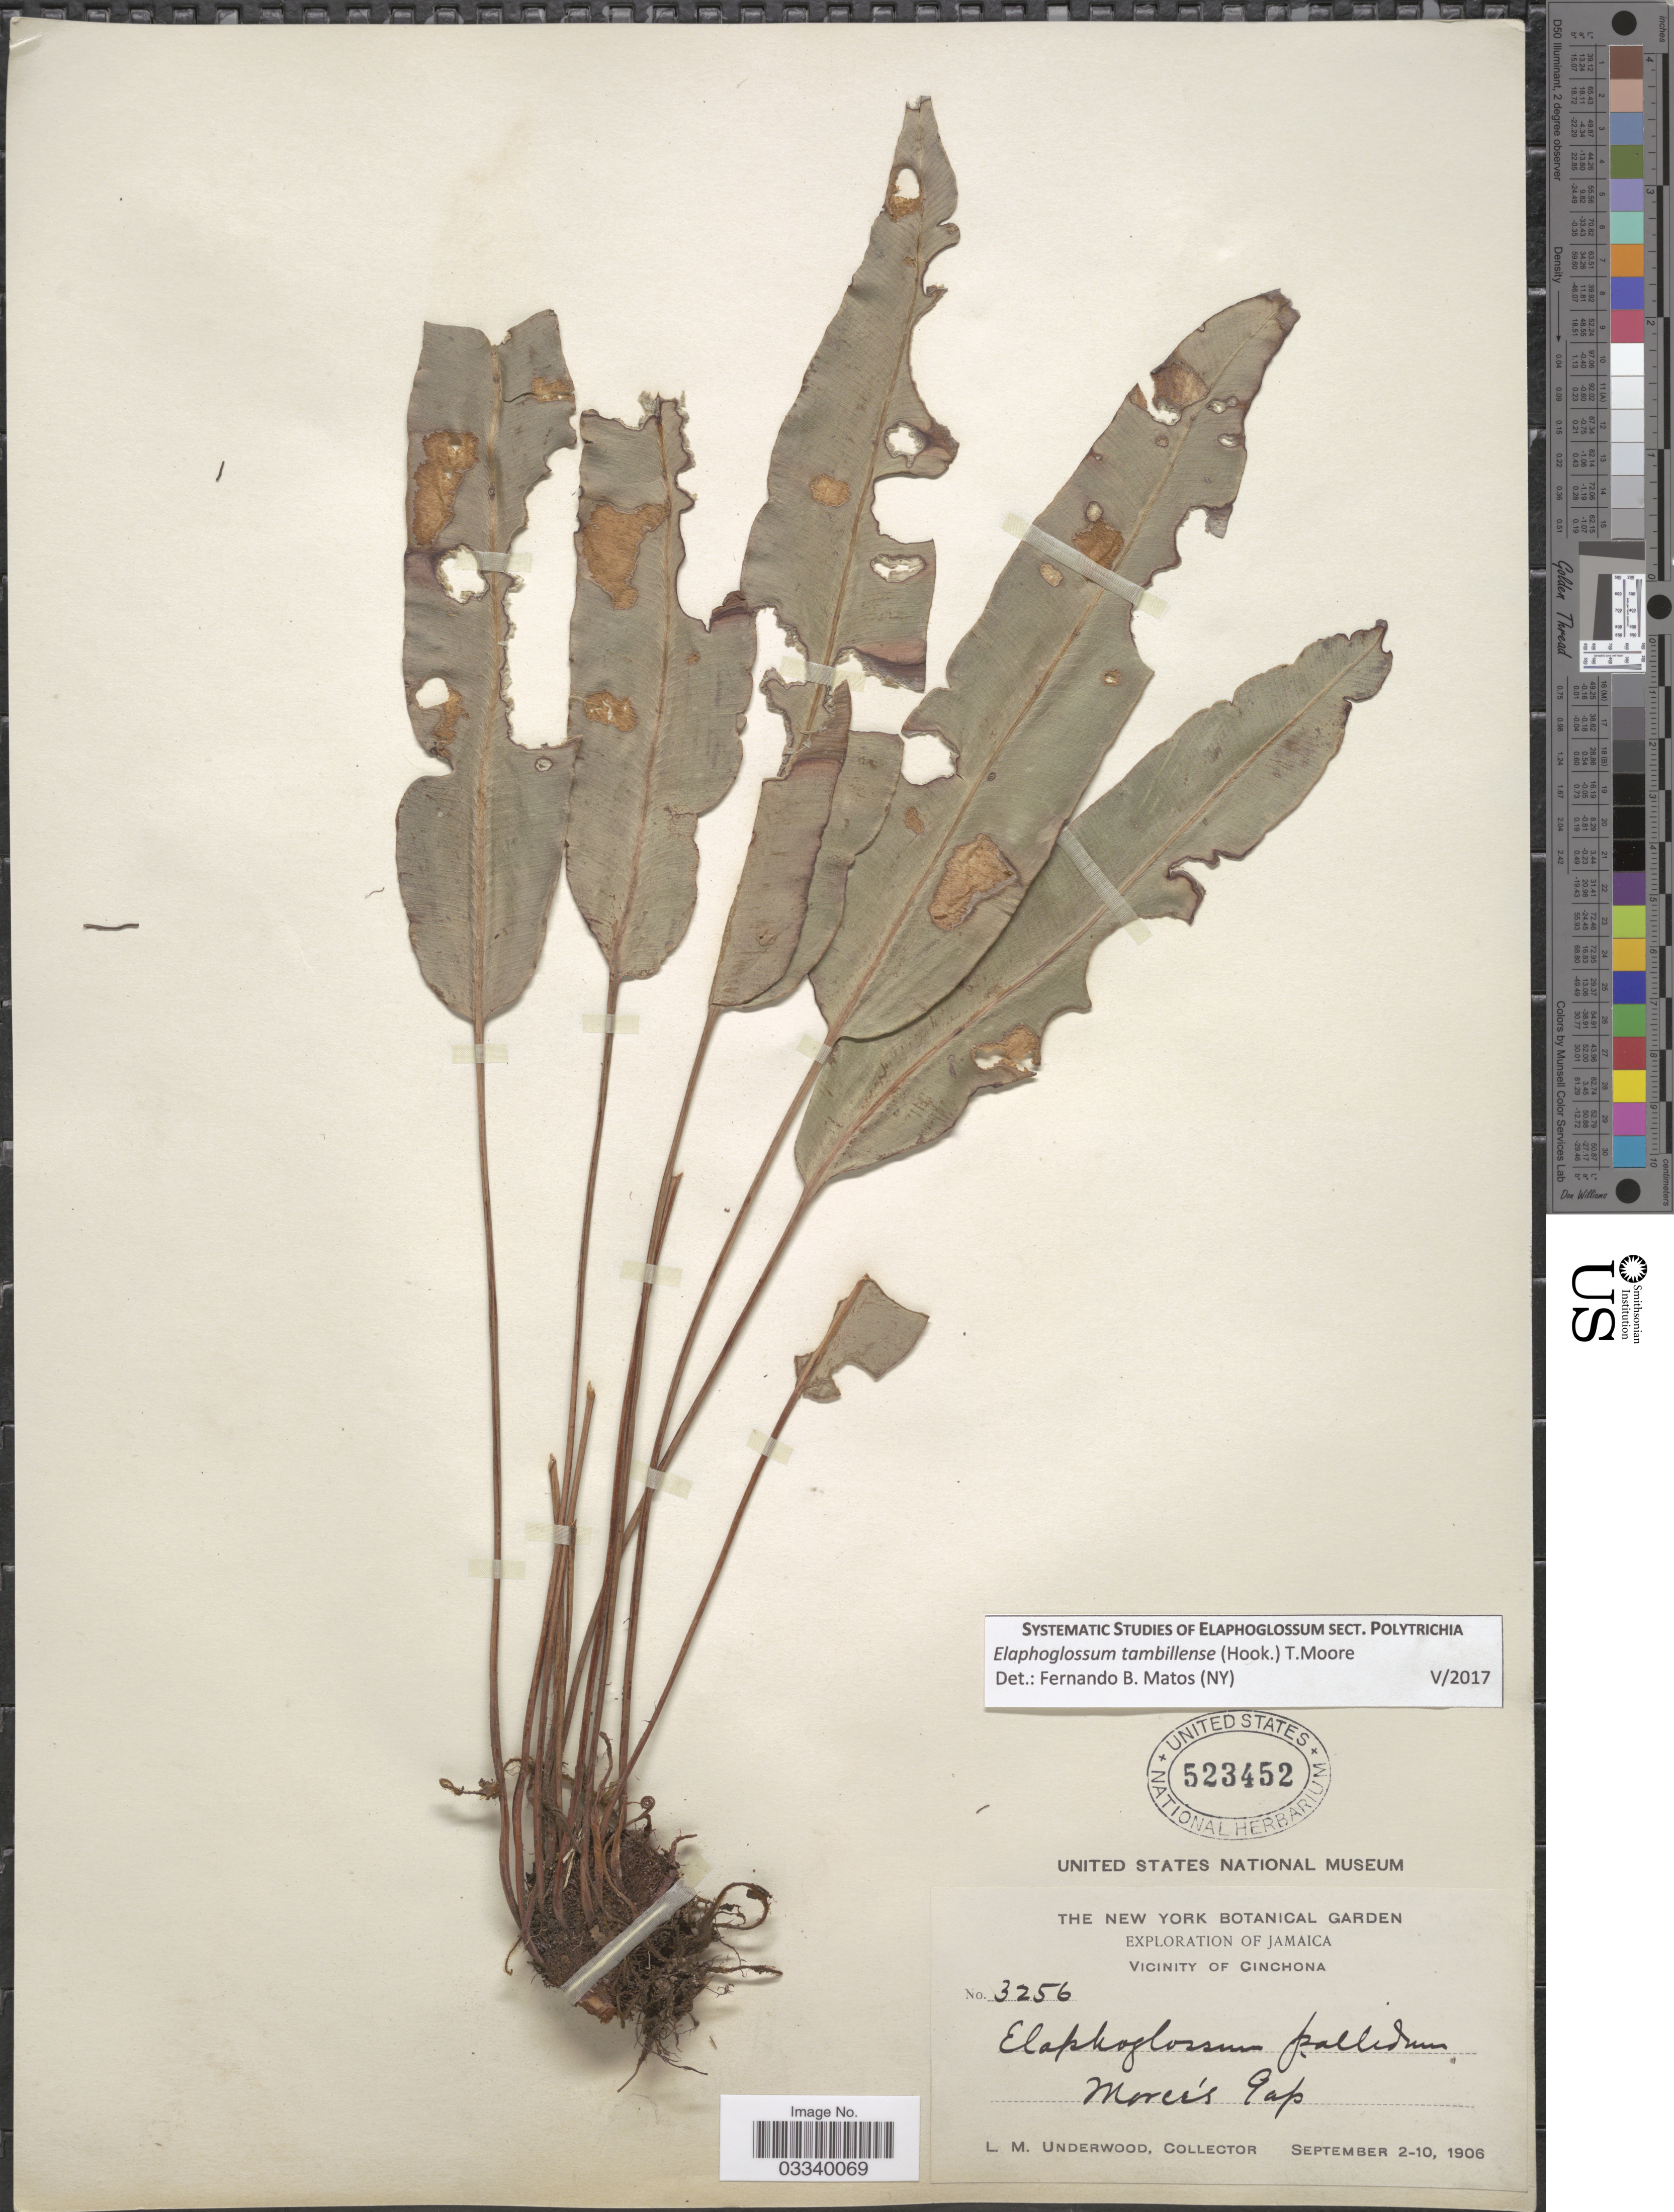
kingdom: Plantae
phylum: Tracheophyta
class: Polypodiopsida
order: Polypodiales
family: Dryopteridaceae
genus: Elaphoglossum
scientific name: Elaphoglossum tambillense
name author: (Hook.) T. Moore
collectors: L. M. Underwood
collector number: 3256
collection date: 1906-09-02/1906-09-10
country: Jamaica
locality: Vicinity of Cinchona. Morce's gap.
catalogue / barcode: US 523452